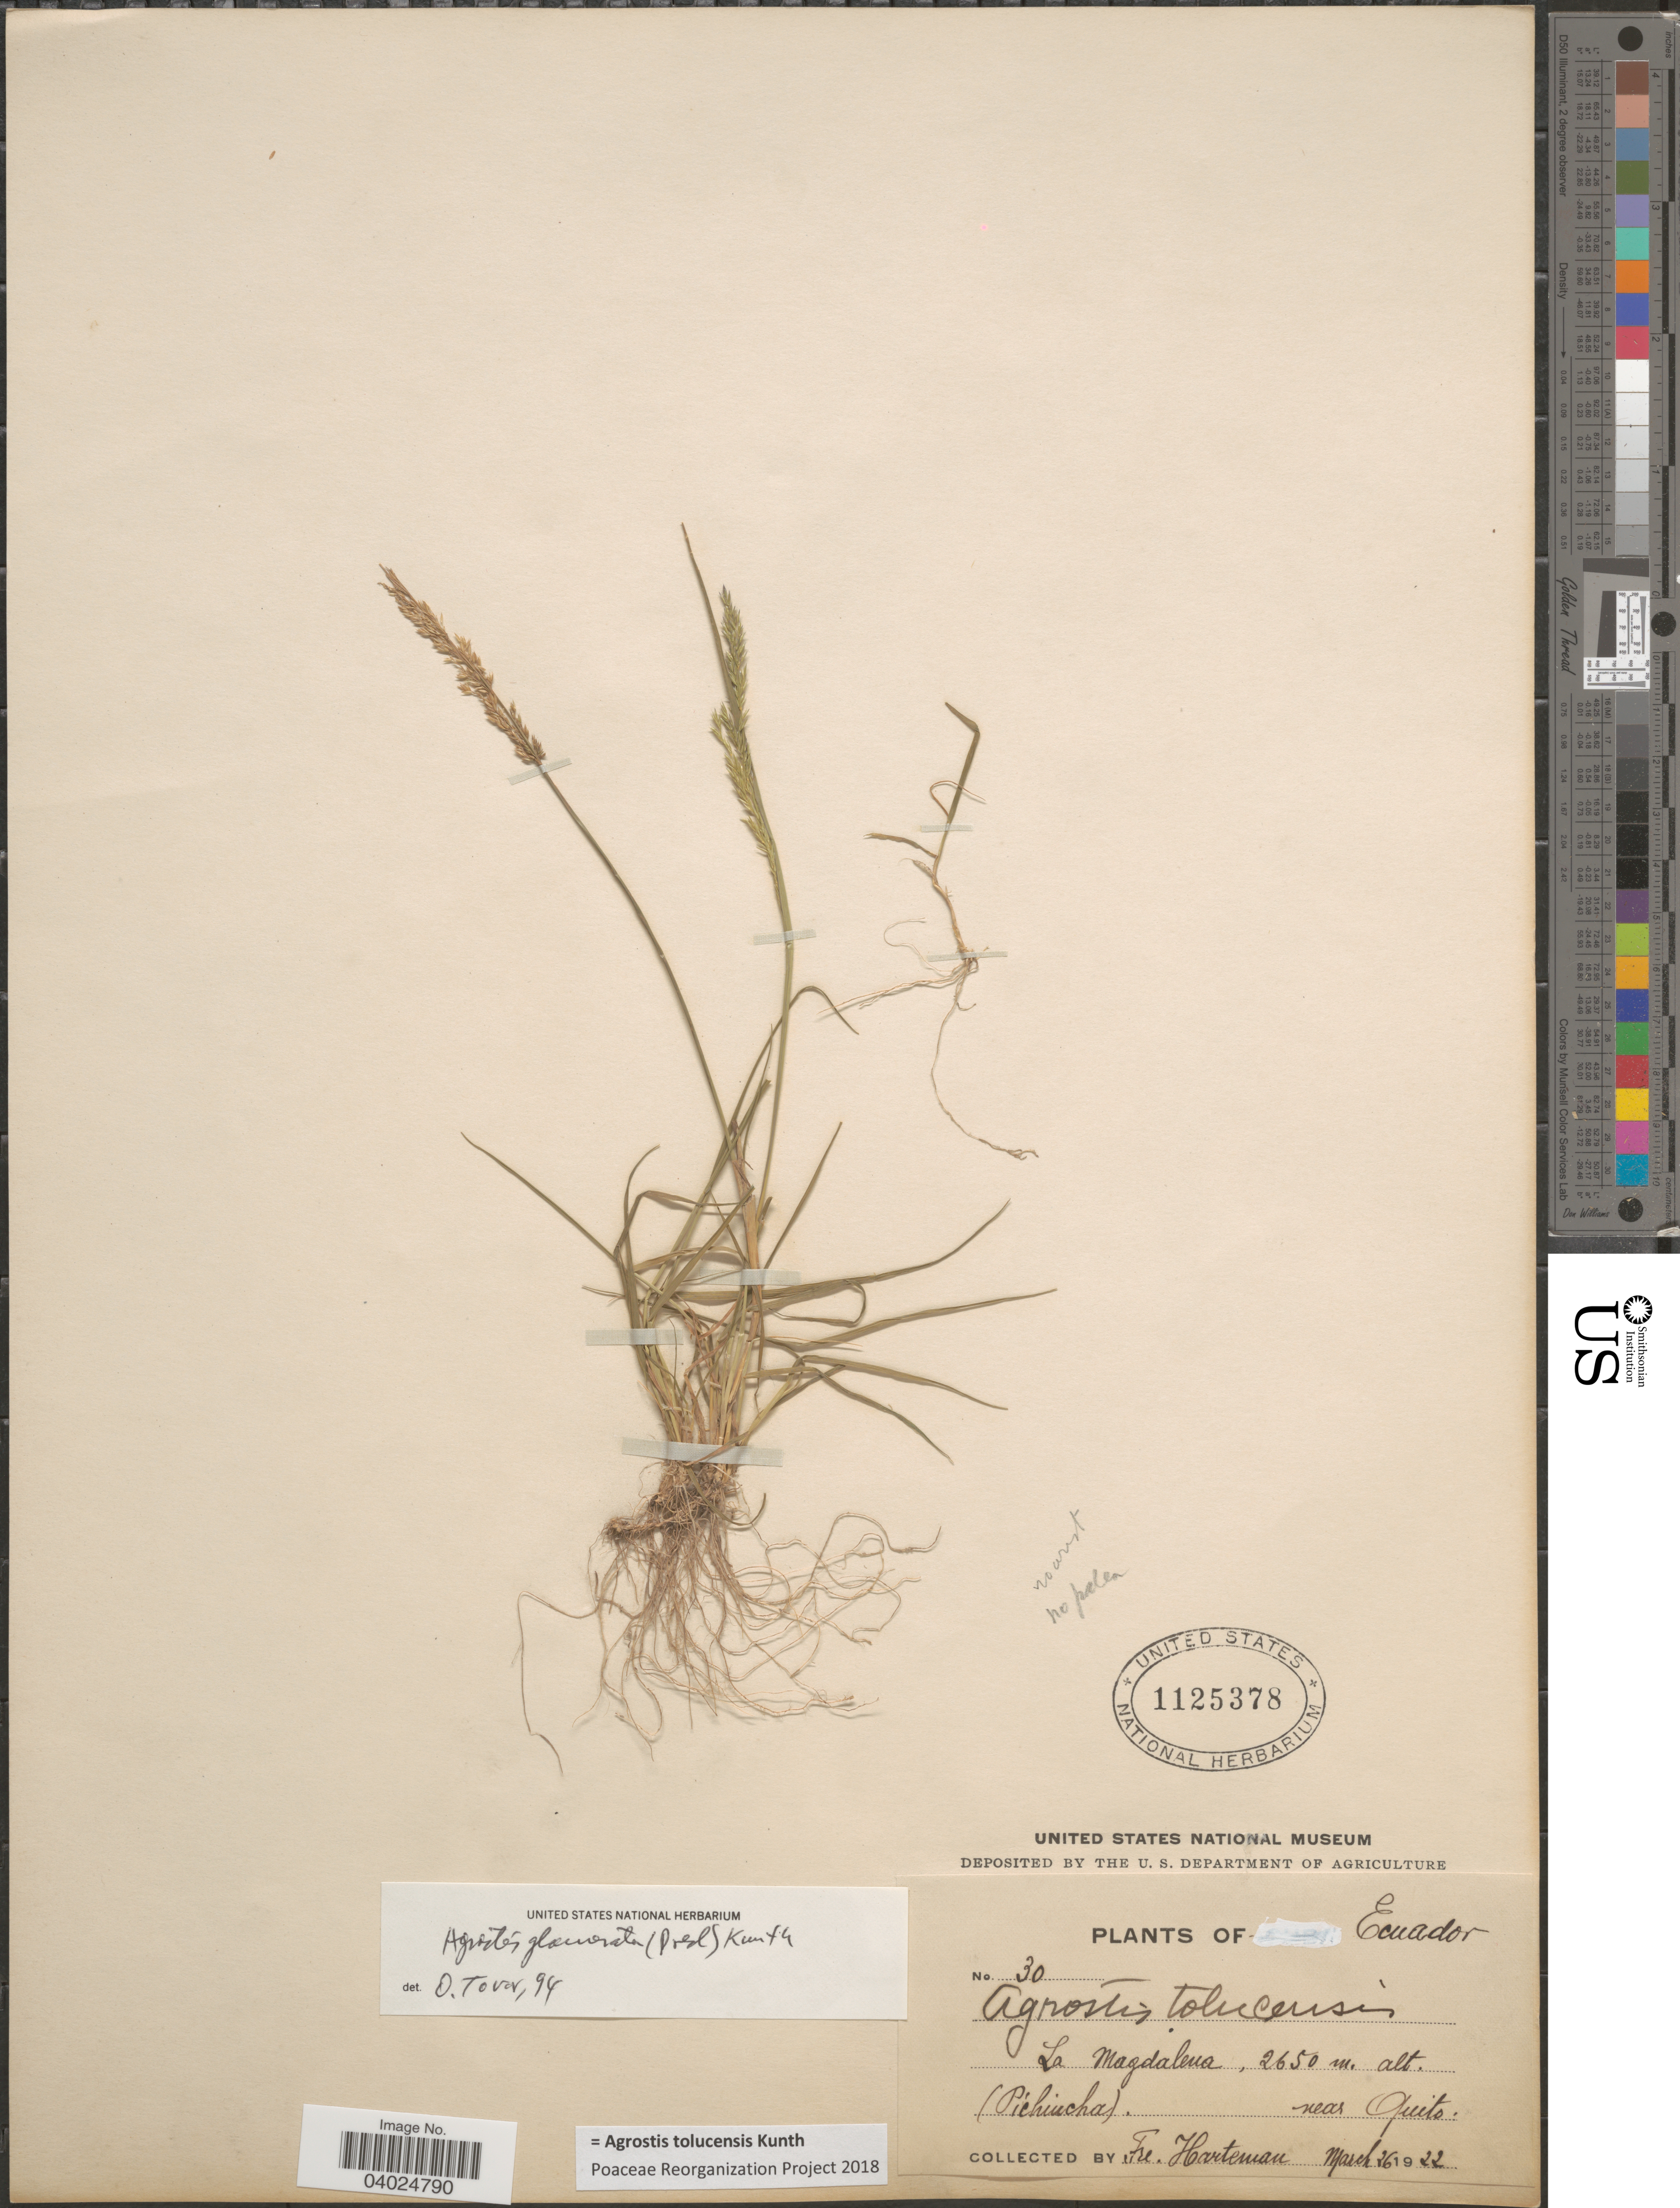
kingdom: Plantae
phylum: Tracheophyta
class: Liliopsida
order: Poales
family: Poaceae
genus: Agrostis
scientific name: Agrostis tolucensis Kunth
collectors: Harteman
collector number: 30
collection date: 1922-03-26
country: Ecuador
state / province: Pichincha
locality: La Magdalena, near Quito.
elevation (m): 2650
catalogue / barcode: US 1125378